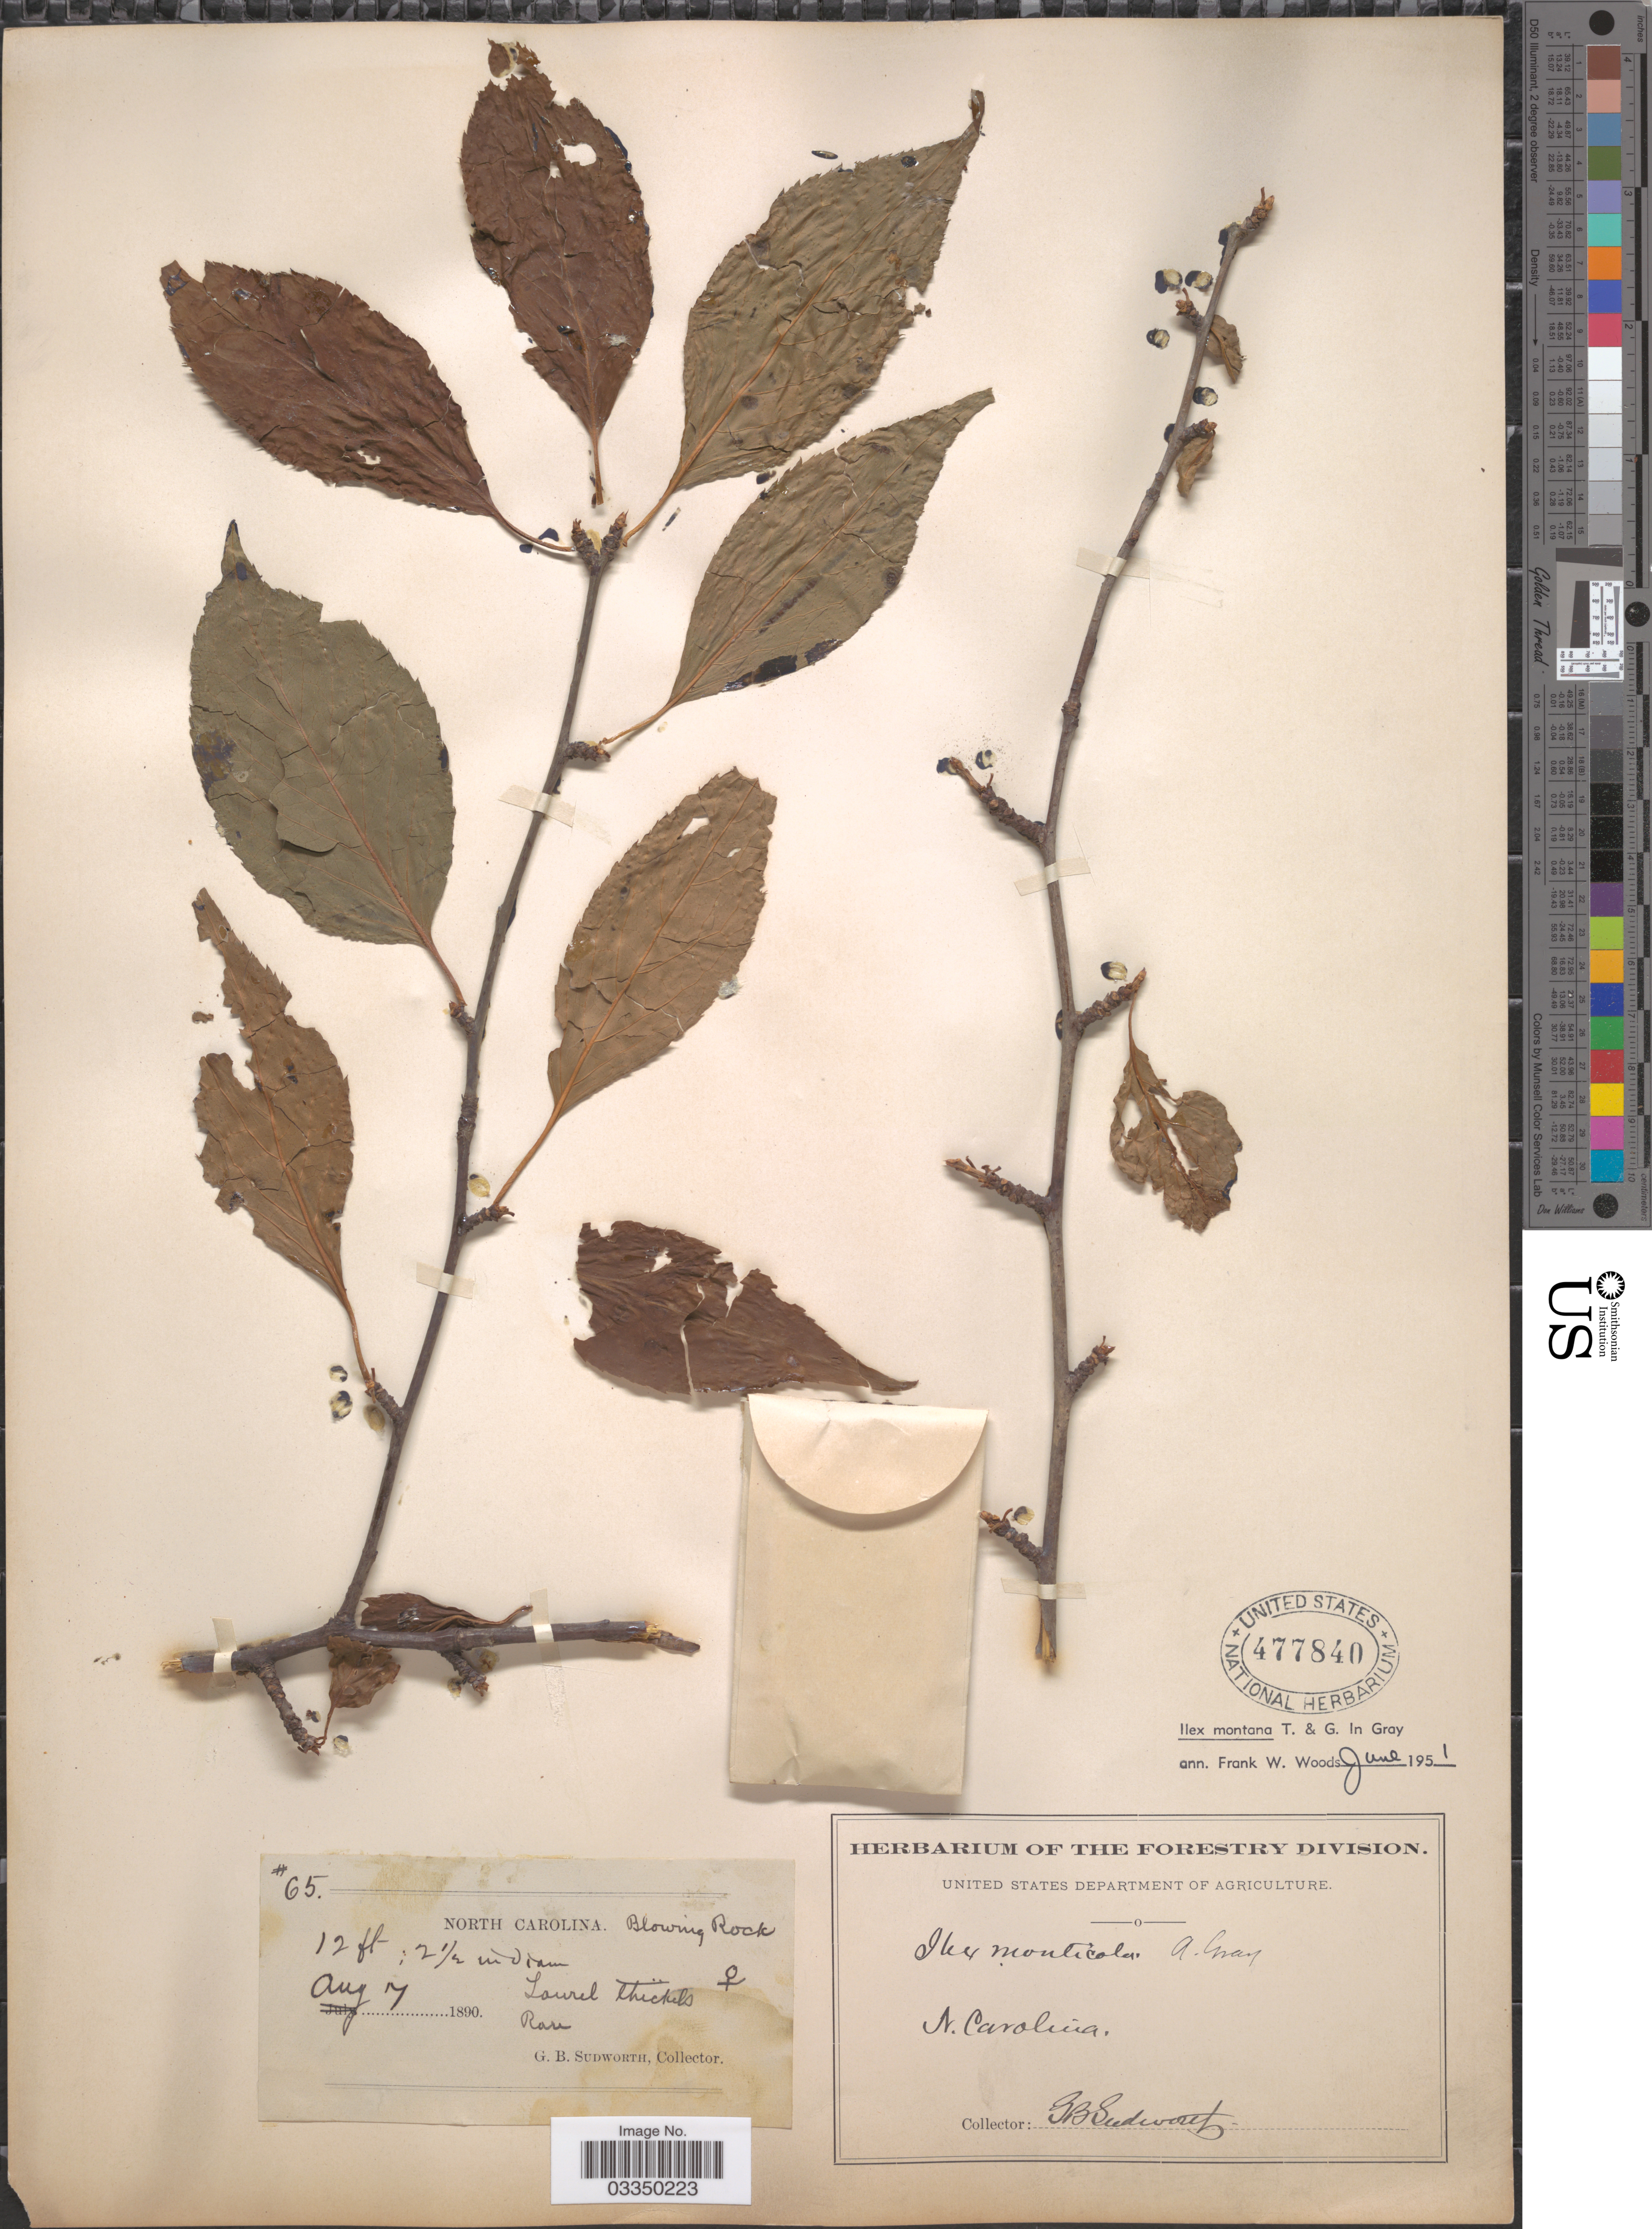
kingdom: Plantae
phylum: Tracheophyta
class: Magnoliopsida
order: Aquifoliales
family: Aquifoliaceae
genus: Ilex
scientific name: Ilex montana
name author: Torr. & A. Gray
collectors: G. B. Sudworth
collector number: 65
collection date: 1890-08-07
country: United States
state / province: North Carolina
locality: Laurel thickets.Blowing Rock.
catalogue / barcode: US 477840